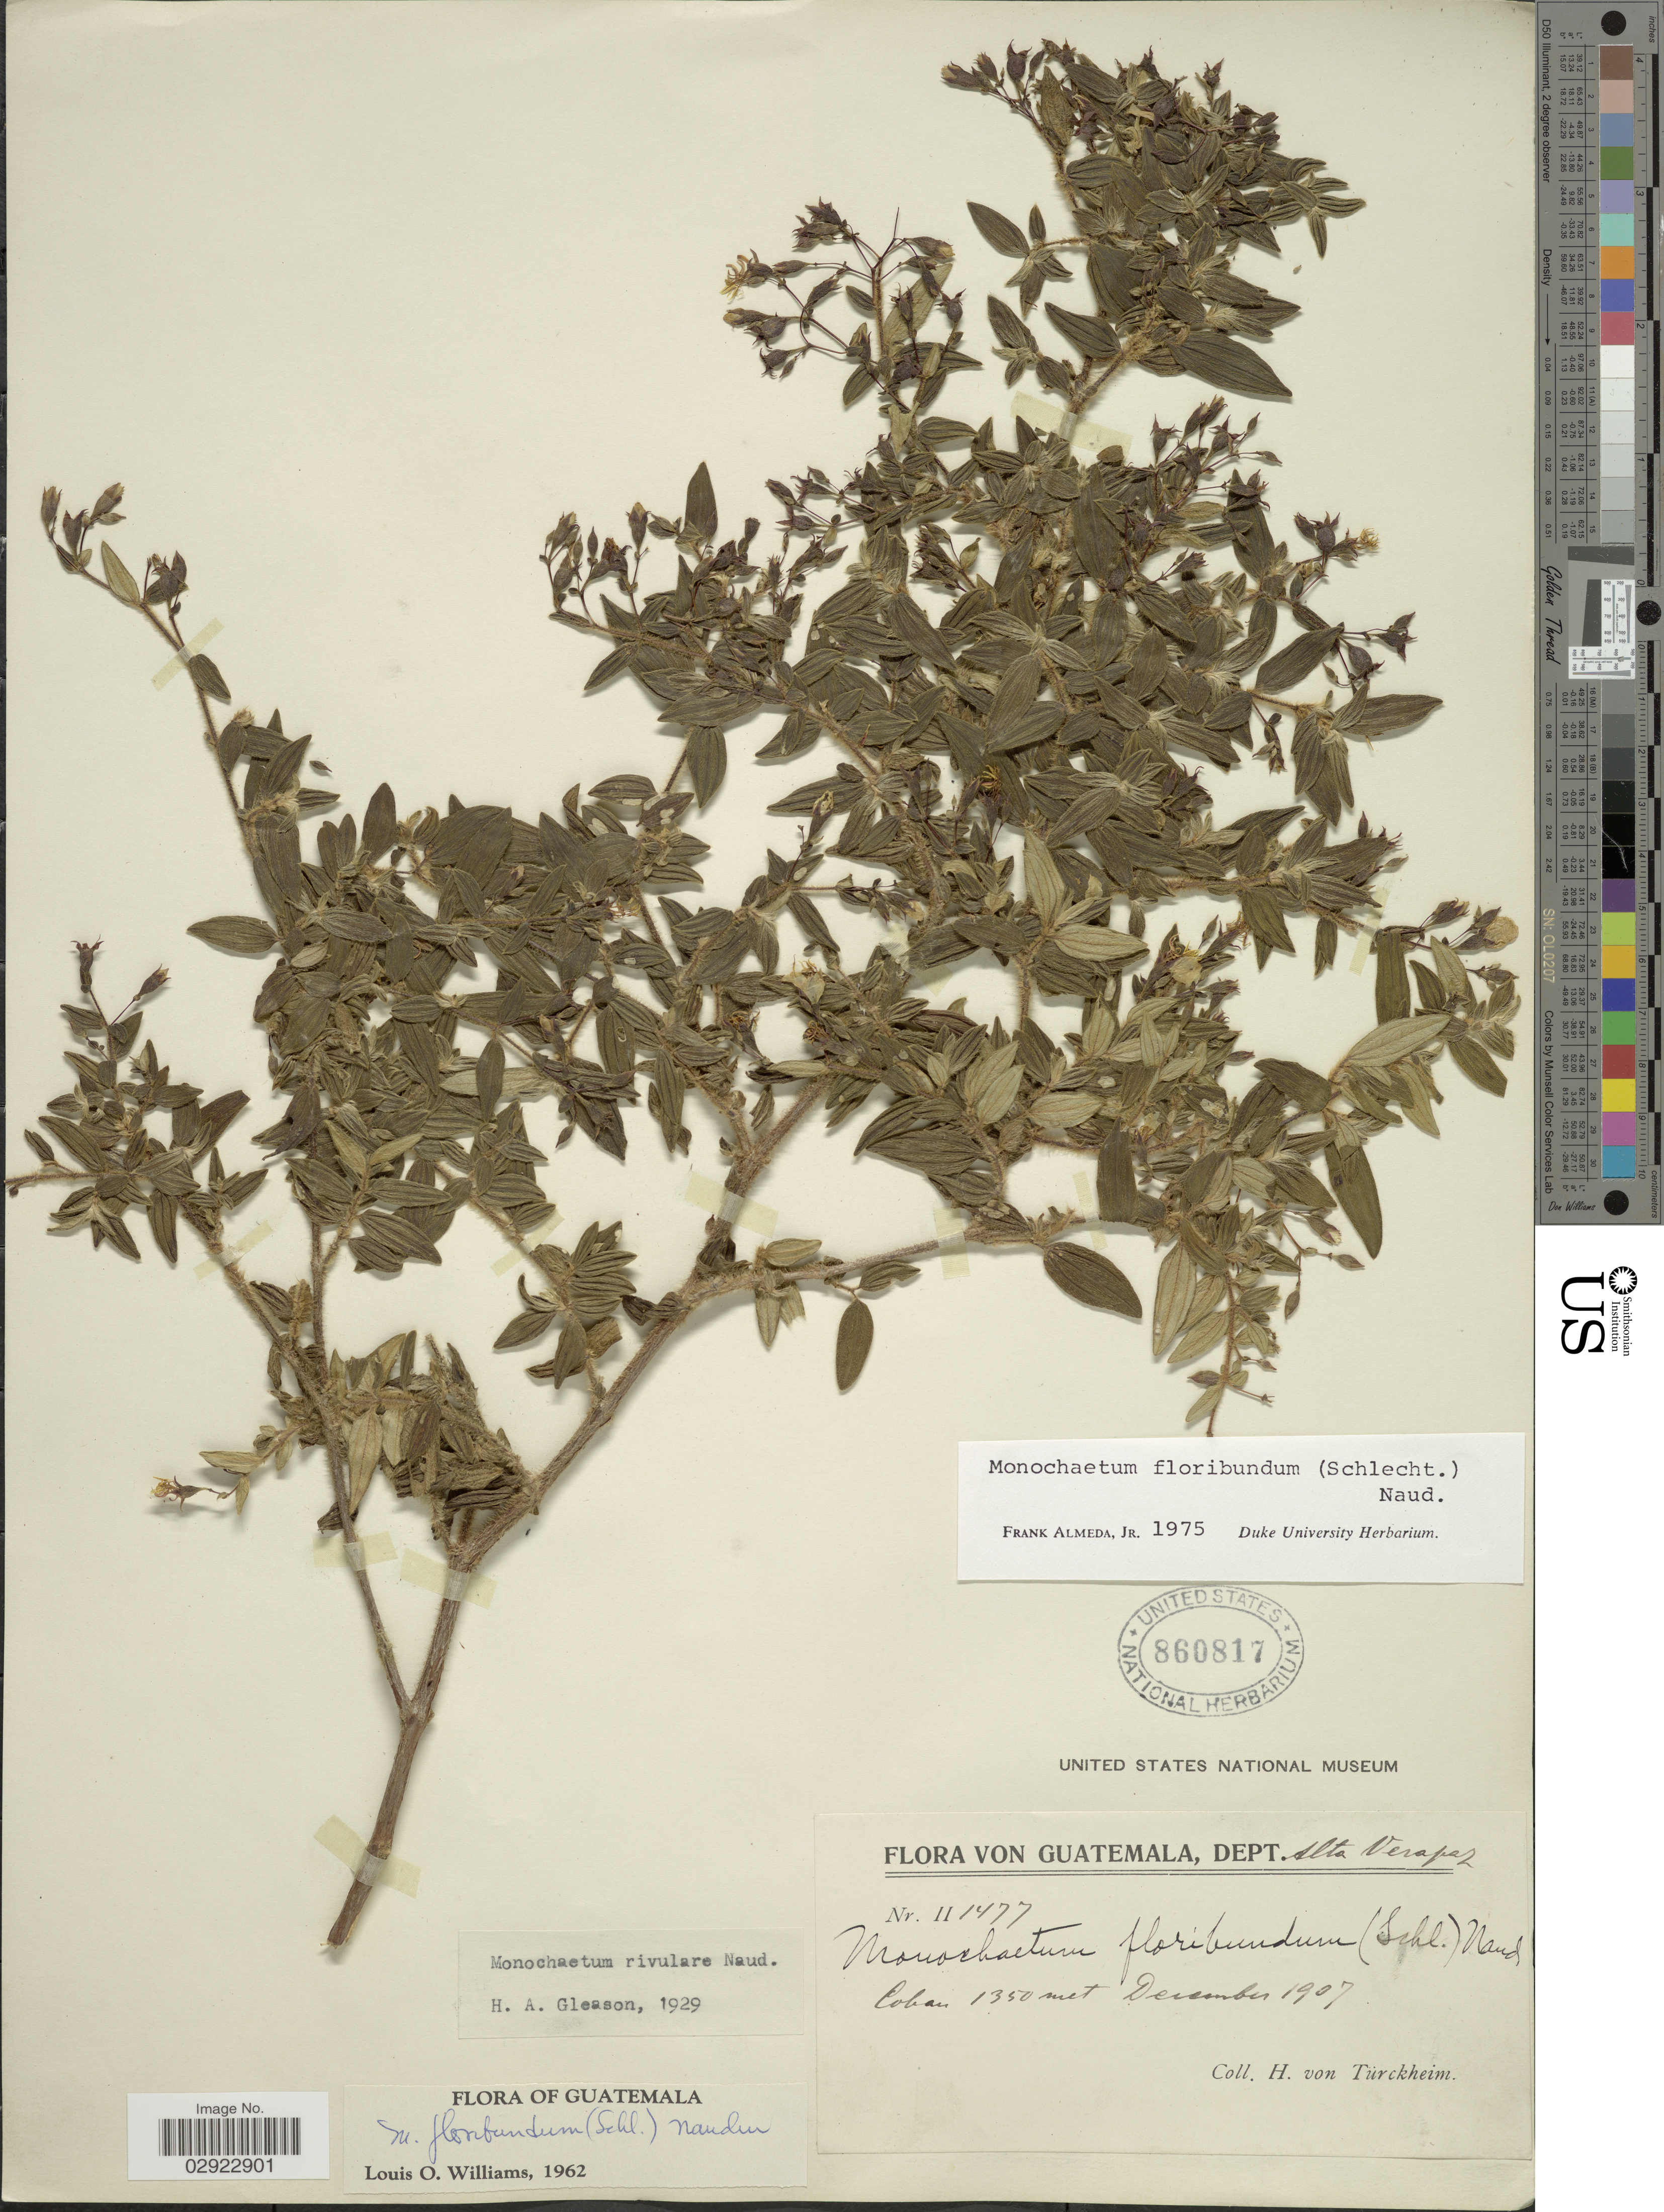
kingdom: Plantae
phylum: Tracheophyta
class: Magnoliopsida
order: Myrtales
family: Melastomataceae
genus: Monochaetum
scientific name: Monochaetum floribundum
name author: (Schltdl.) Naudin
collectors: H. von Türckheim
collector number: II1477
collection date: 1907-12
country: Guatemala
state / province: Alta Verapaz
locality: Dept. Alta Verapaz. Coban.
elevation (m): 1350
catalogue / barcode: US 860817